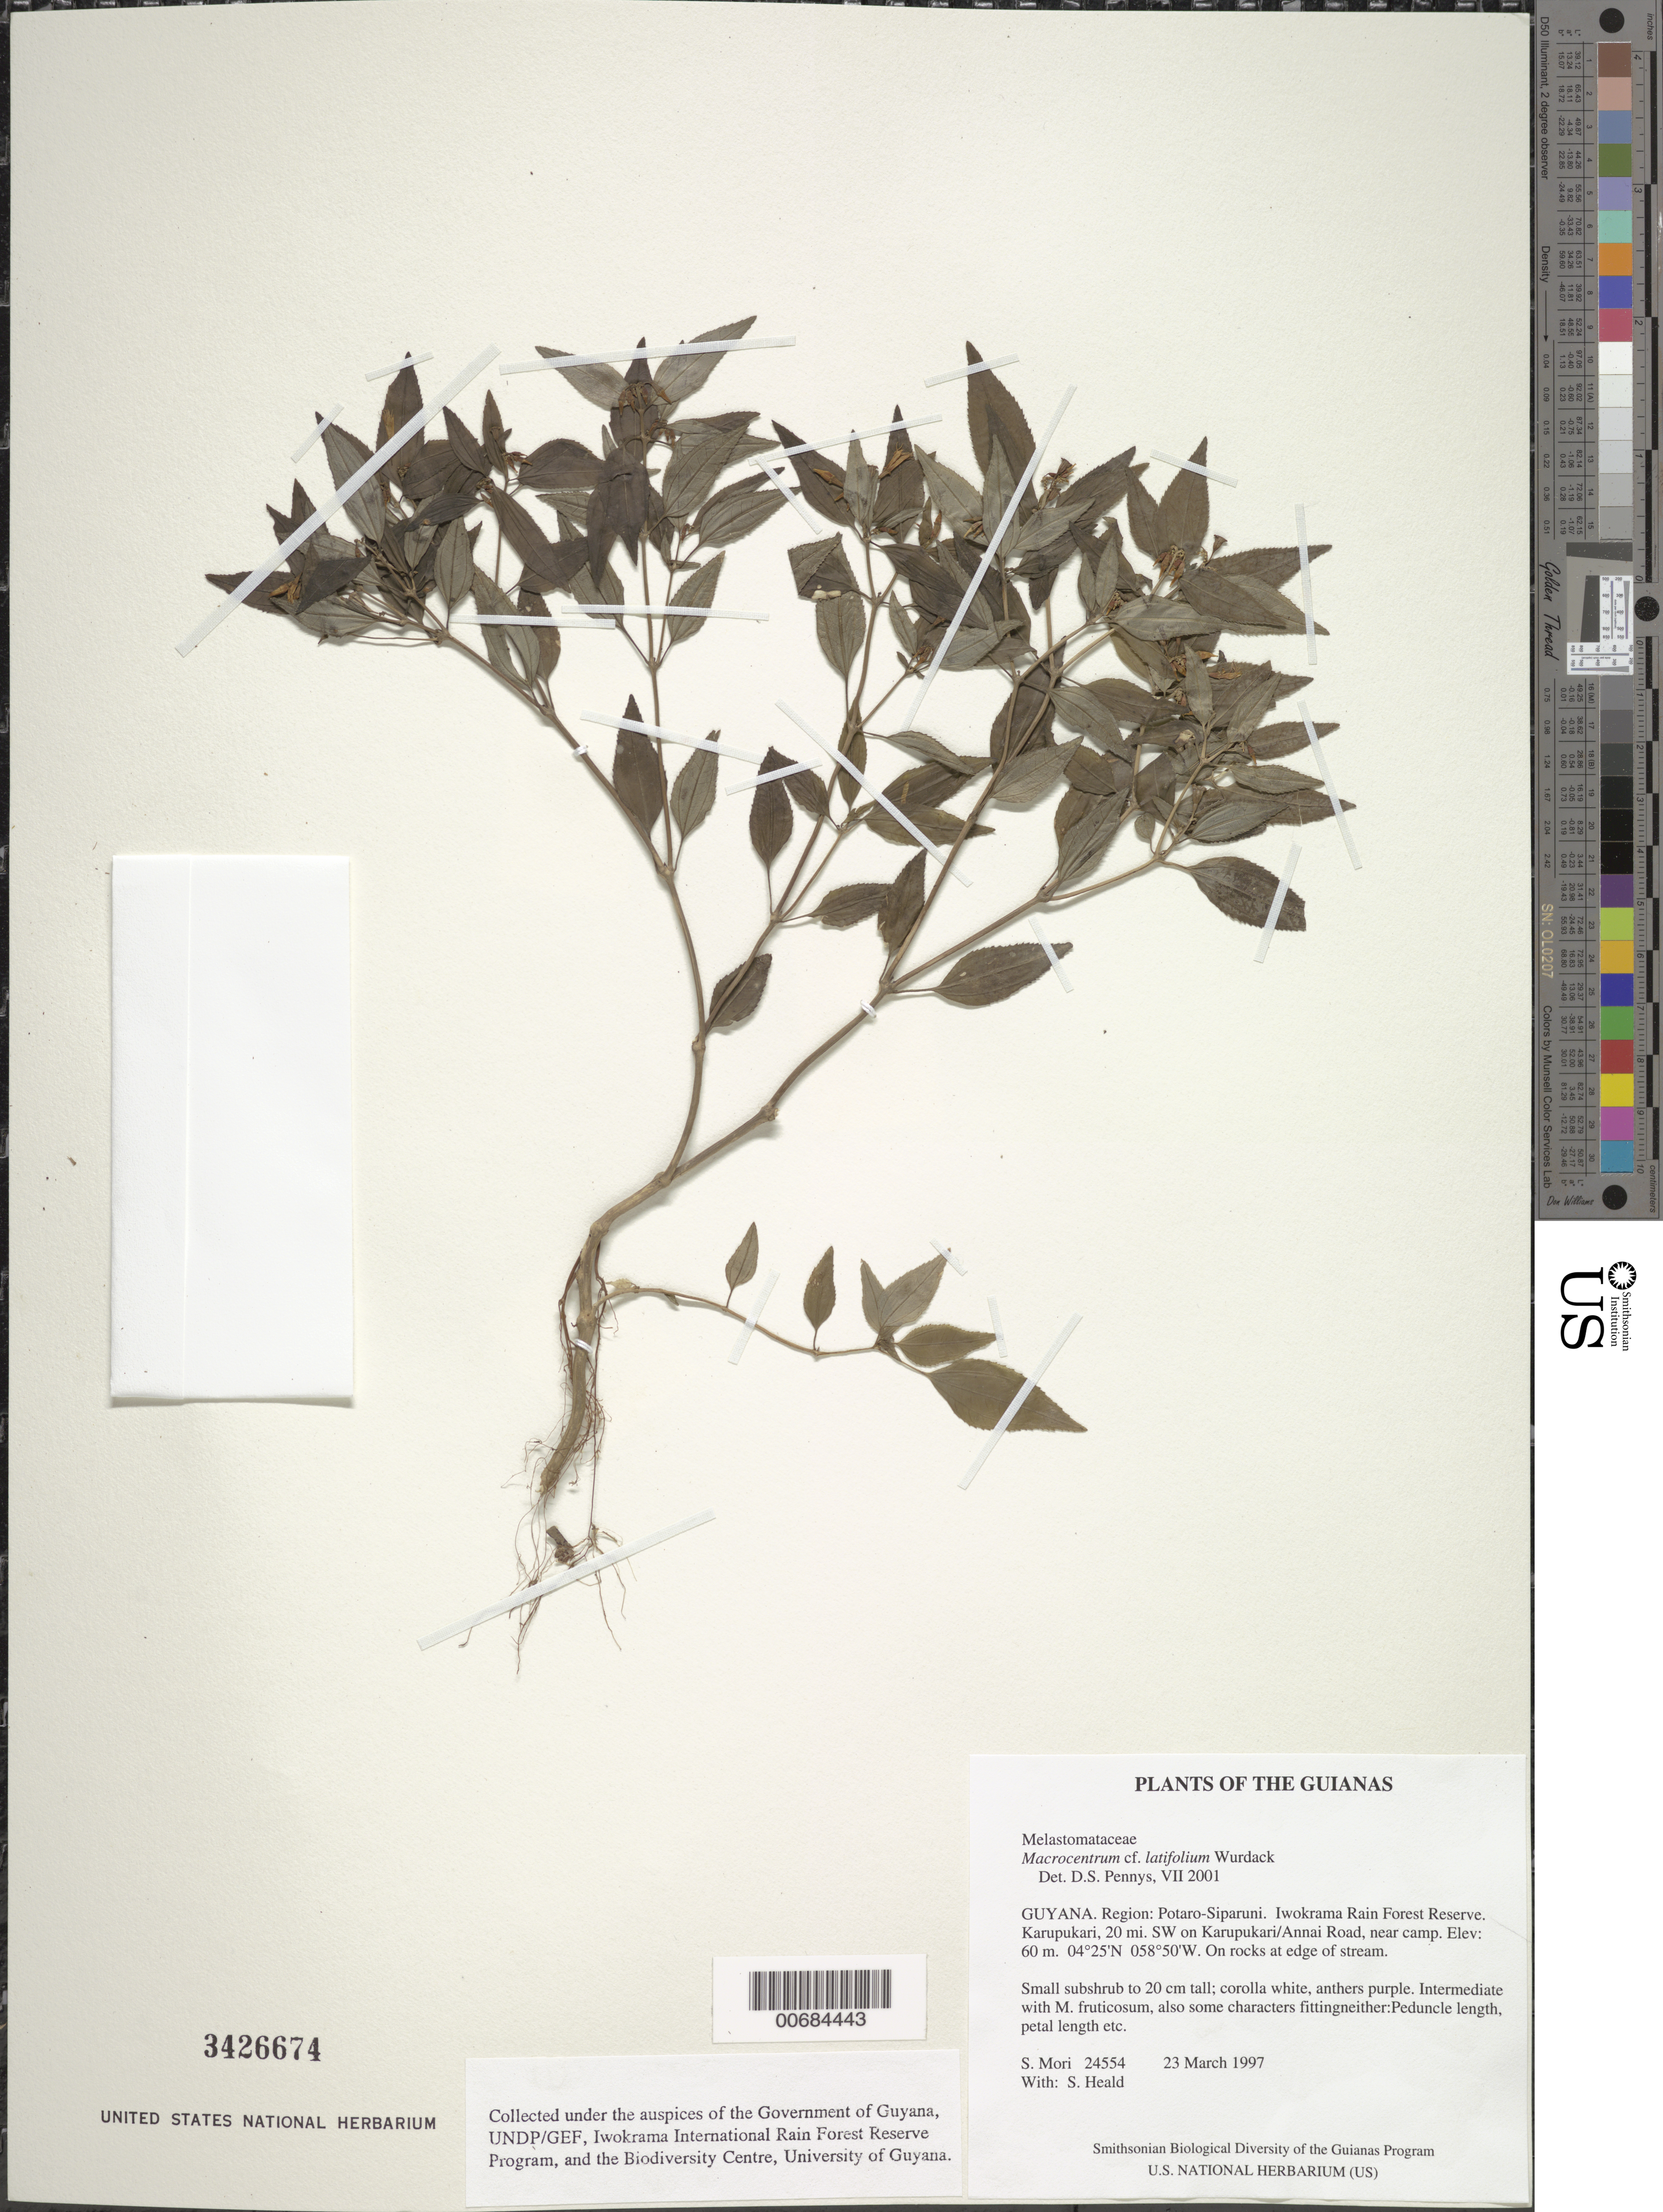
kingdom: Plantae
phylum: Tracheophyta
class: Magnoliopsida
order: Myrtales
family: Melastomataceae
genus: Macrocentrum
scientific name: Macrocentrum cristatum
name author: (DC.) Triana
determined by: Almeda, F.; Penneys, D. S.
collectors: S. Mori & S. Heald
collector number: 24554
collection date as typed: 23 March 1997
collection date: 1997-03-23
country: Guyana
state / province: Potaro-Siparuni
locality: Iwokrama Rain Forest Reserve. Karupukari, 20 mi. SW on Karupukari/Annai Road, near camp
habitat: On rocks at edge of stream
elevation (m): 60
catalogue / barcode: US 3426674